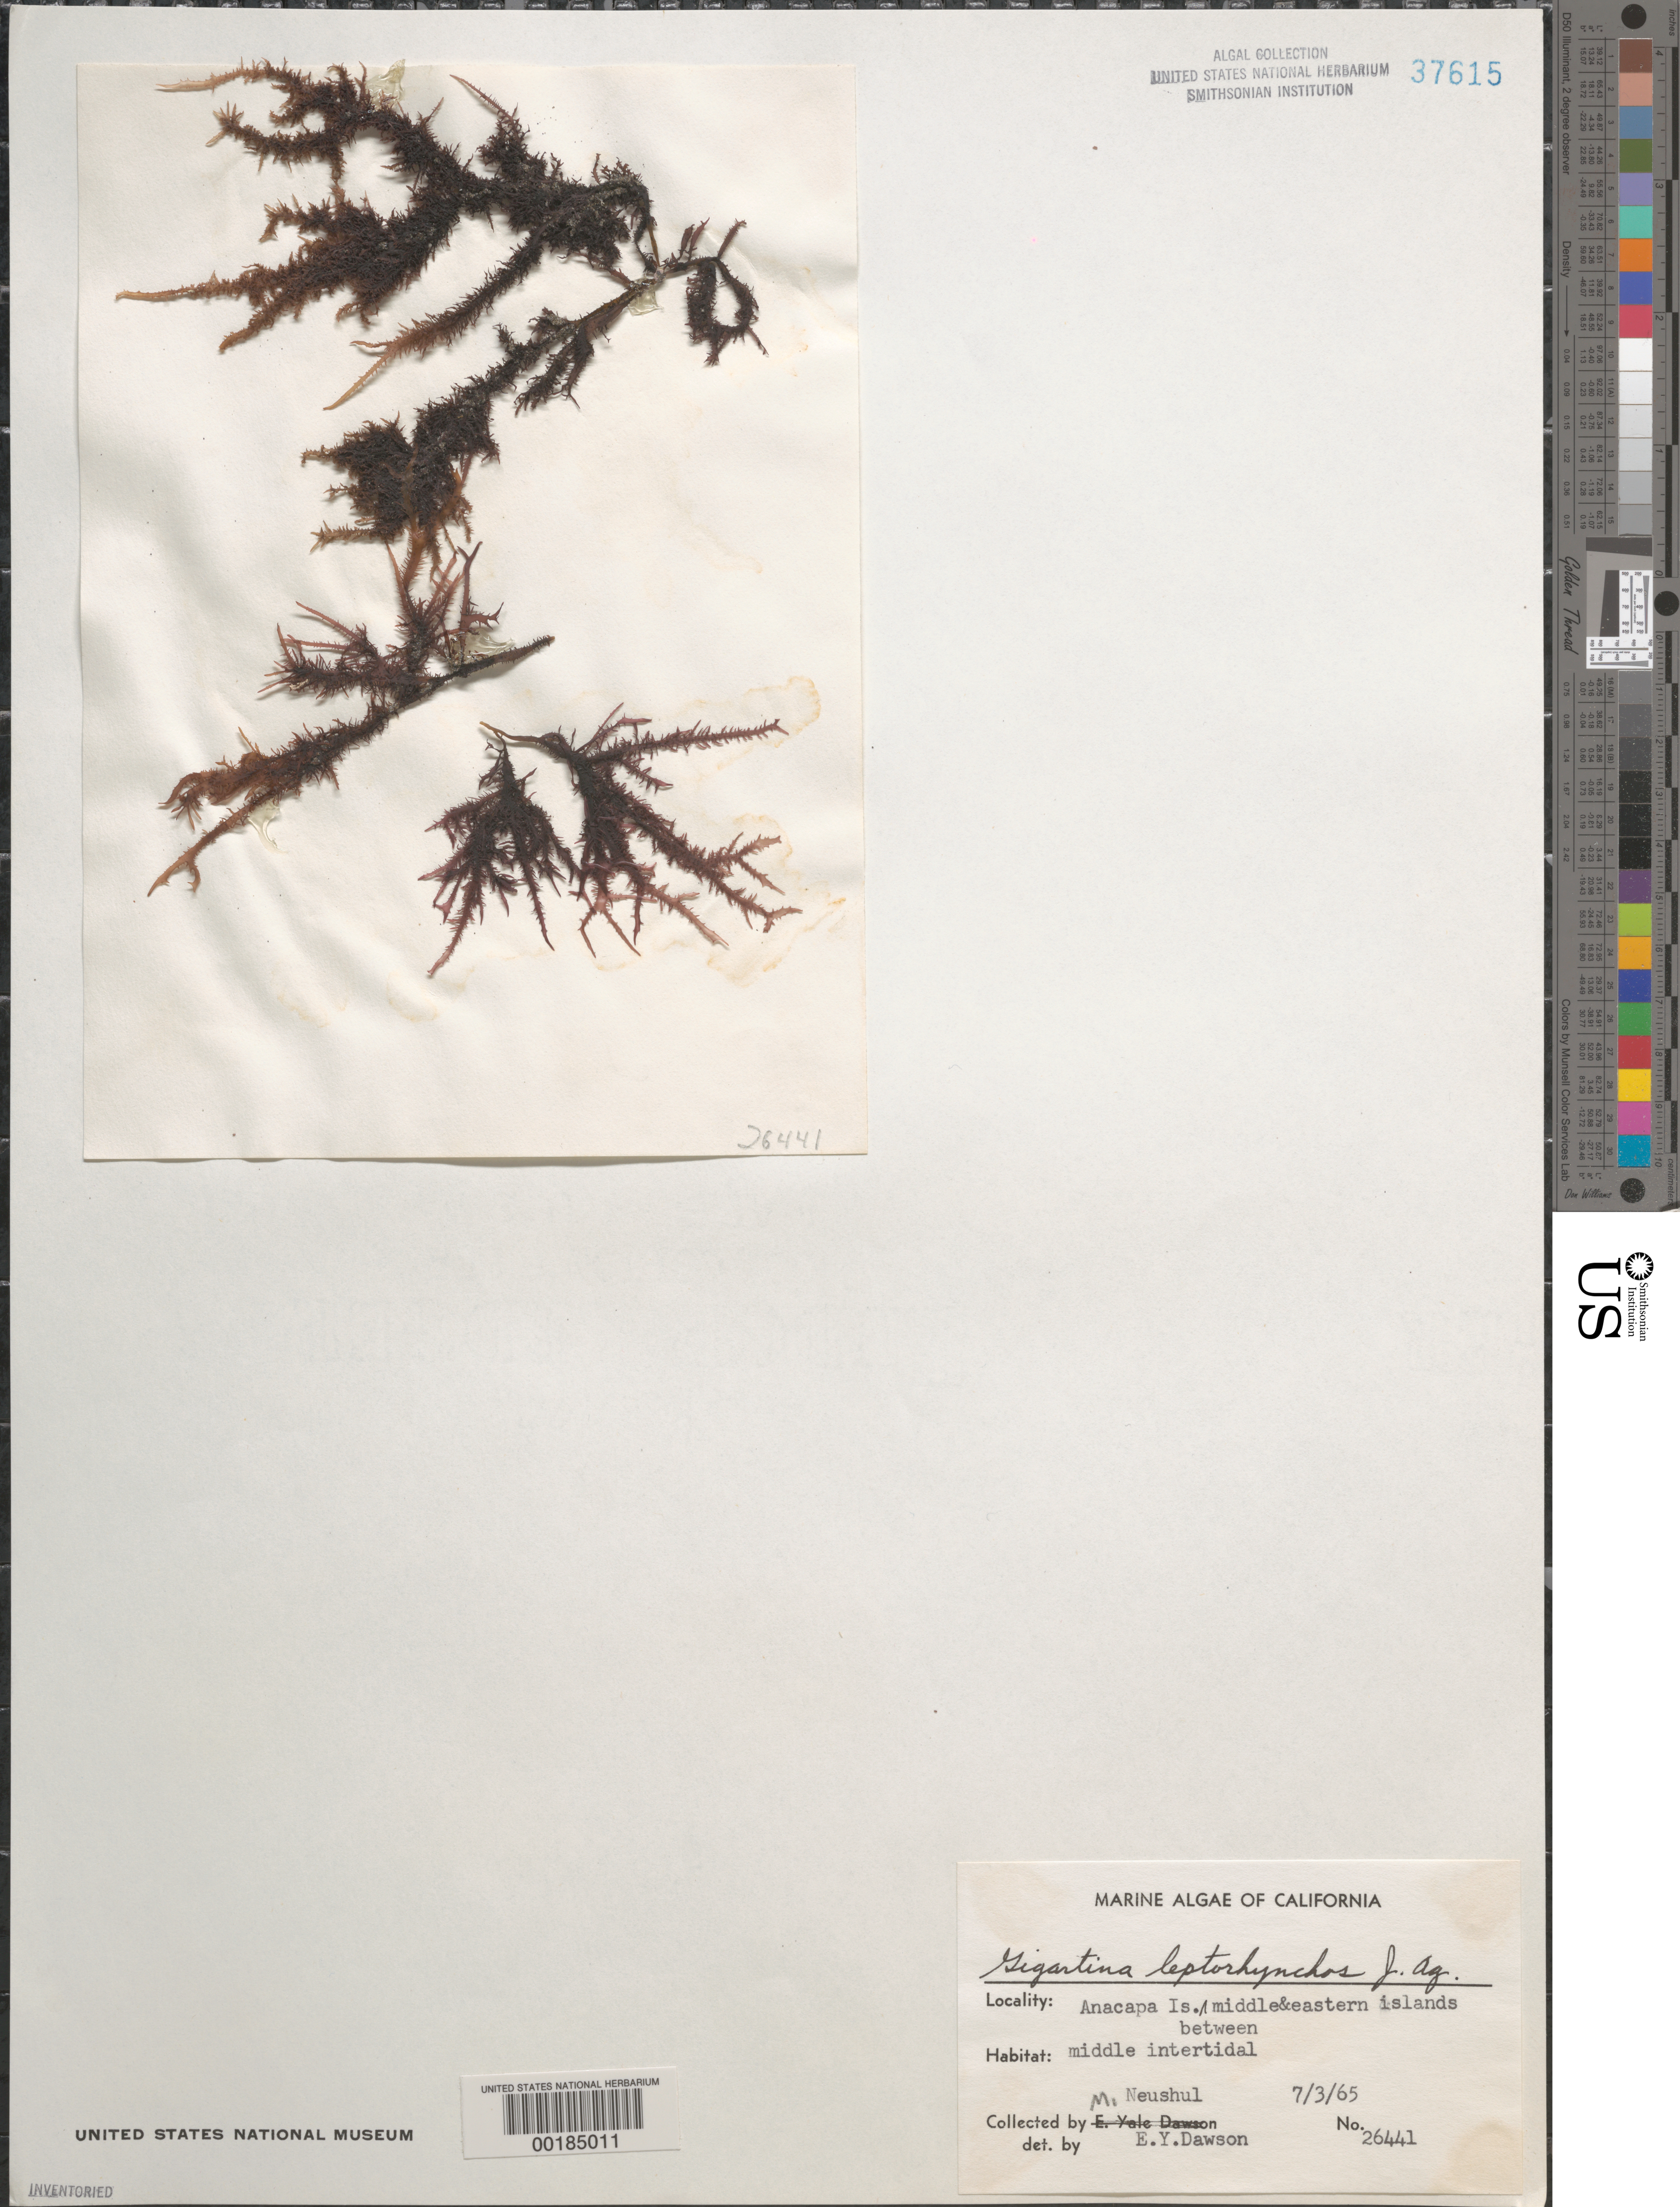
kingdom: Plantae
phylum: Rhodophyta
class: Florideophyceae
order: Gigartinales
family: Gigartinaceae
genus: Mazzaella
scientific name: Mazzaella leptorhynchos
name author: (J. Agardh) Leister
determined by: Algae name updating Project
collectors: M. Neushul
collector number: EYD 26441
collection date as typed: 03 Jul 1965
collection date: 1965-07-03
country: United States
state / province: California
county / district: Ventura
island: Anacapa Island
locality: Between eastern island and middle island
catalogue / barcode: US 37615